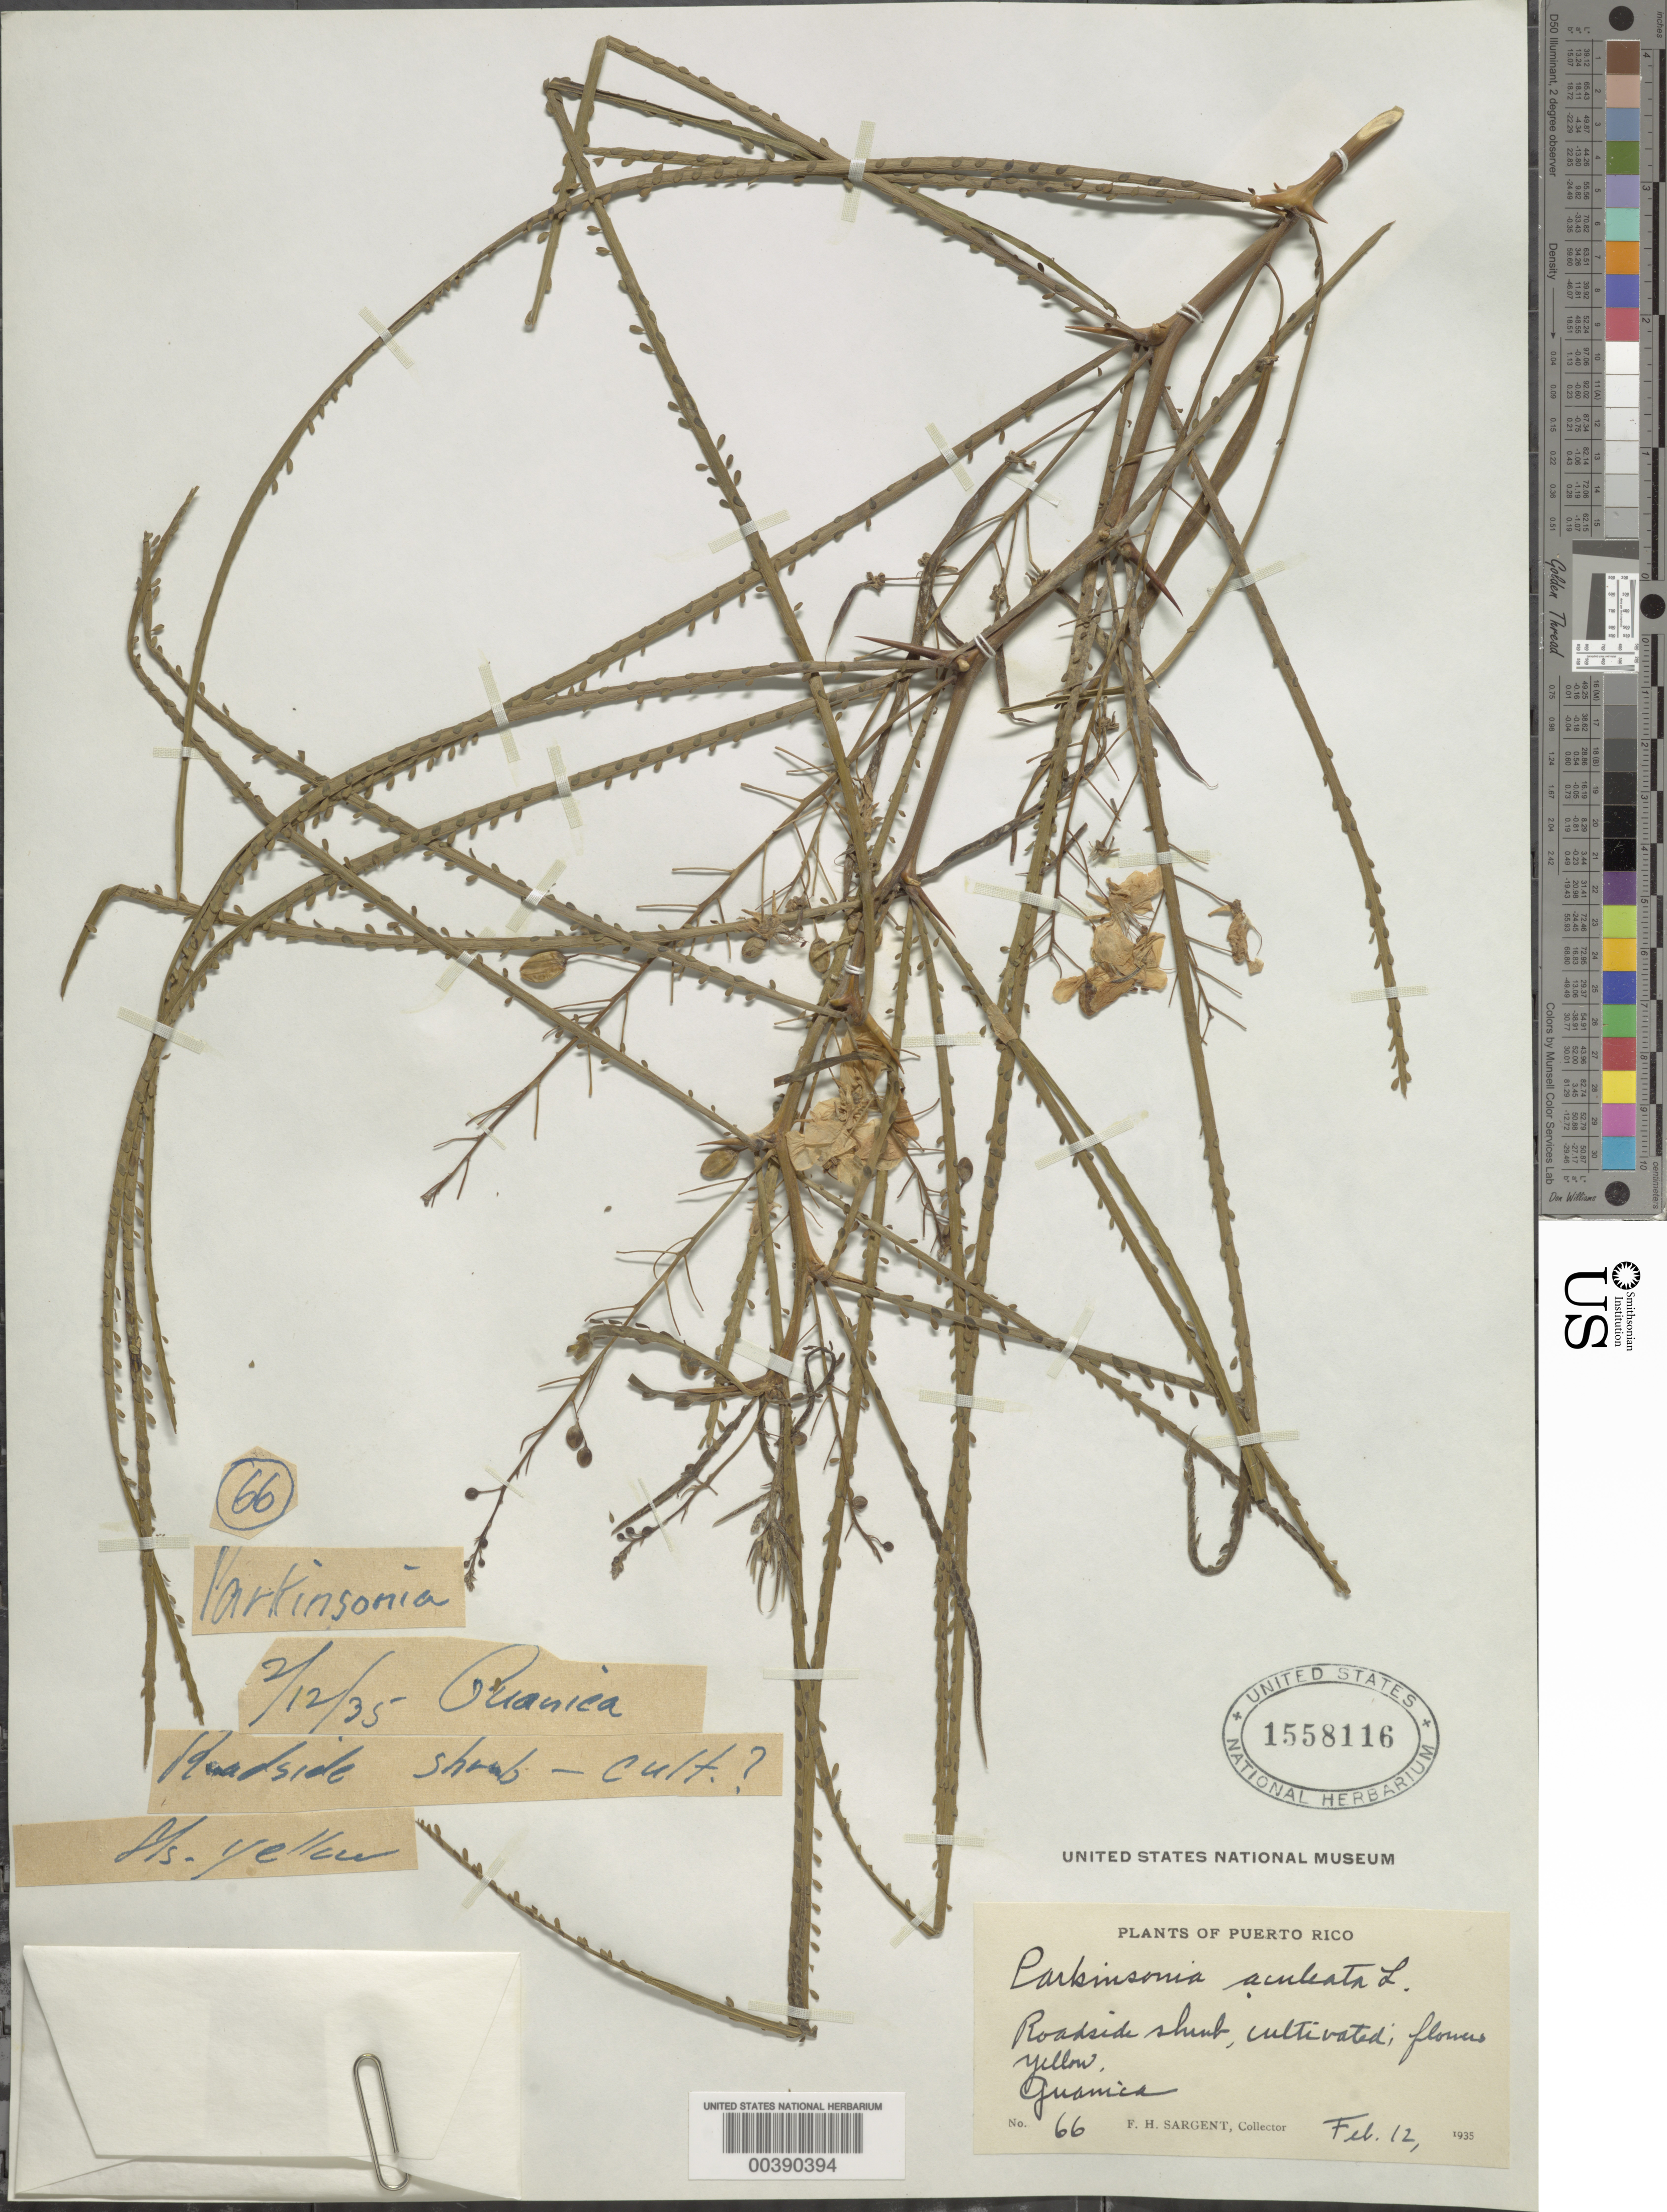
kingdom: Plantae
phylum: Tracheophyta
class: Magnoliopsida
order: Fabales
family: Fabaceae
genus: Parkinsonia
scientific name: Parkinsonia aculeata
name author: L.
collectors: F. H. Sargent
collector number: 66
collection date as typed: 12 Feb 1935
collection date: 1935-02-12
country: Puerto Rico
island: Greater Antilles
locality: Guanica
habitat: Roadside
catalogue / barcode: US 1558116